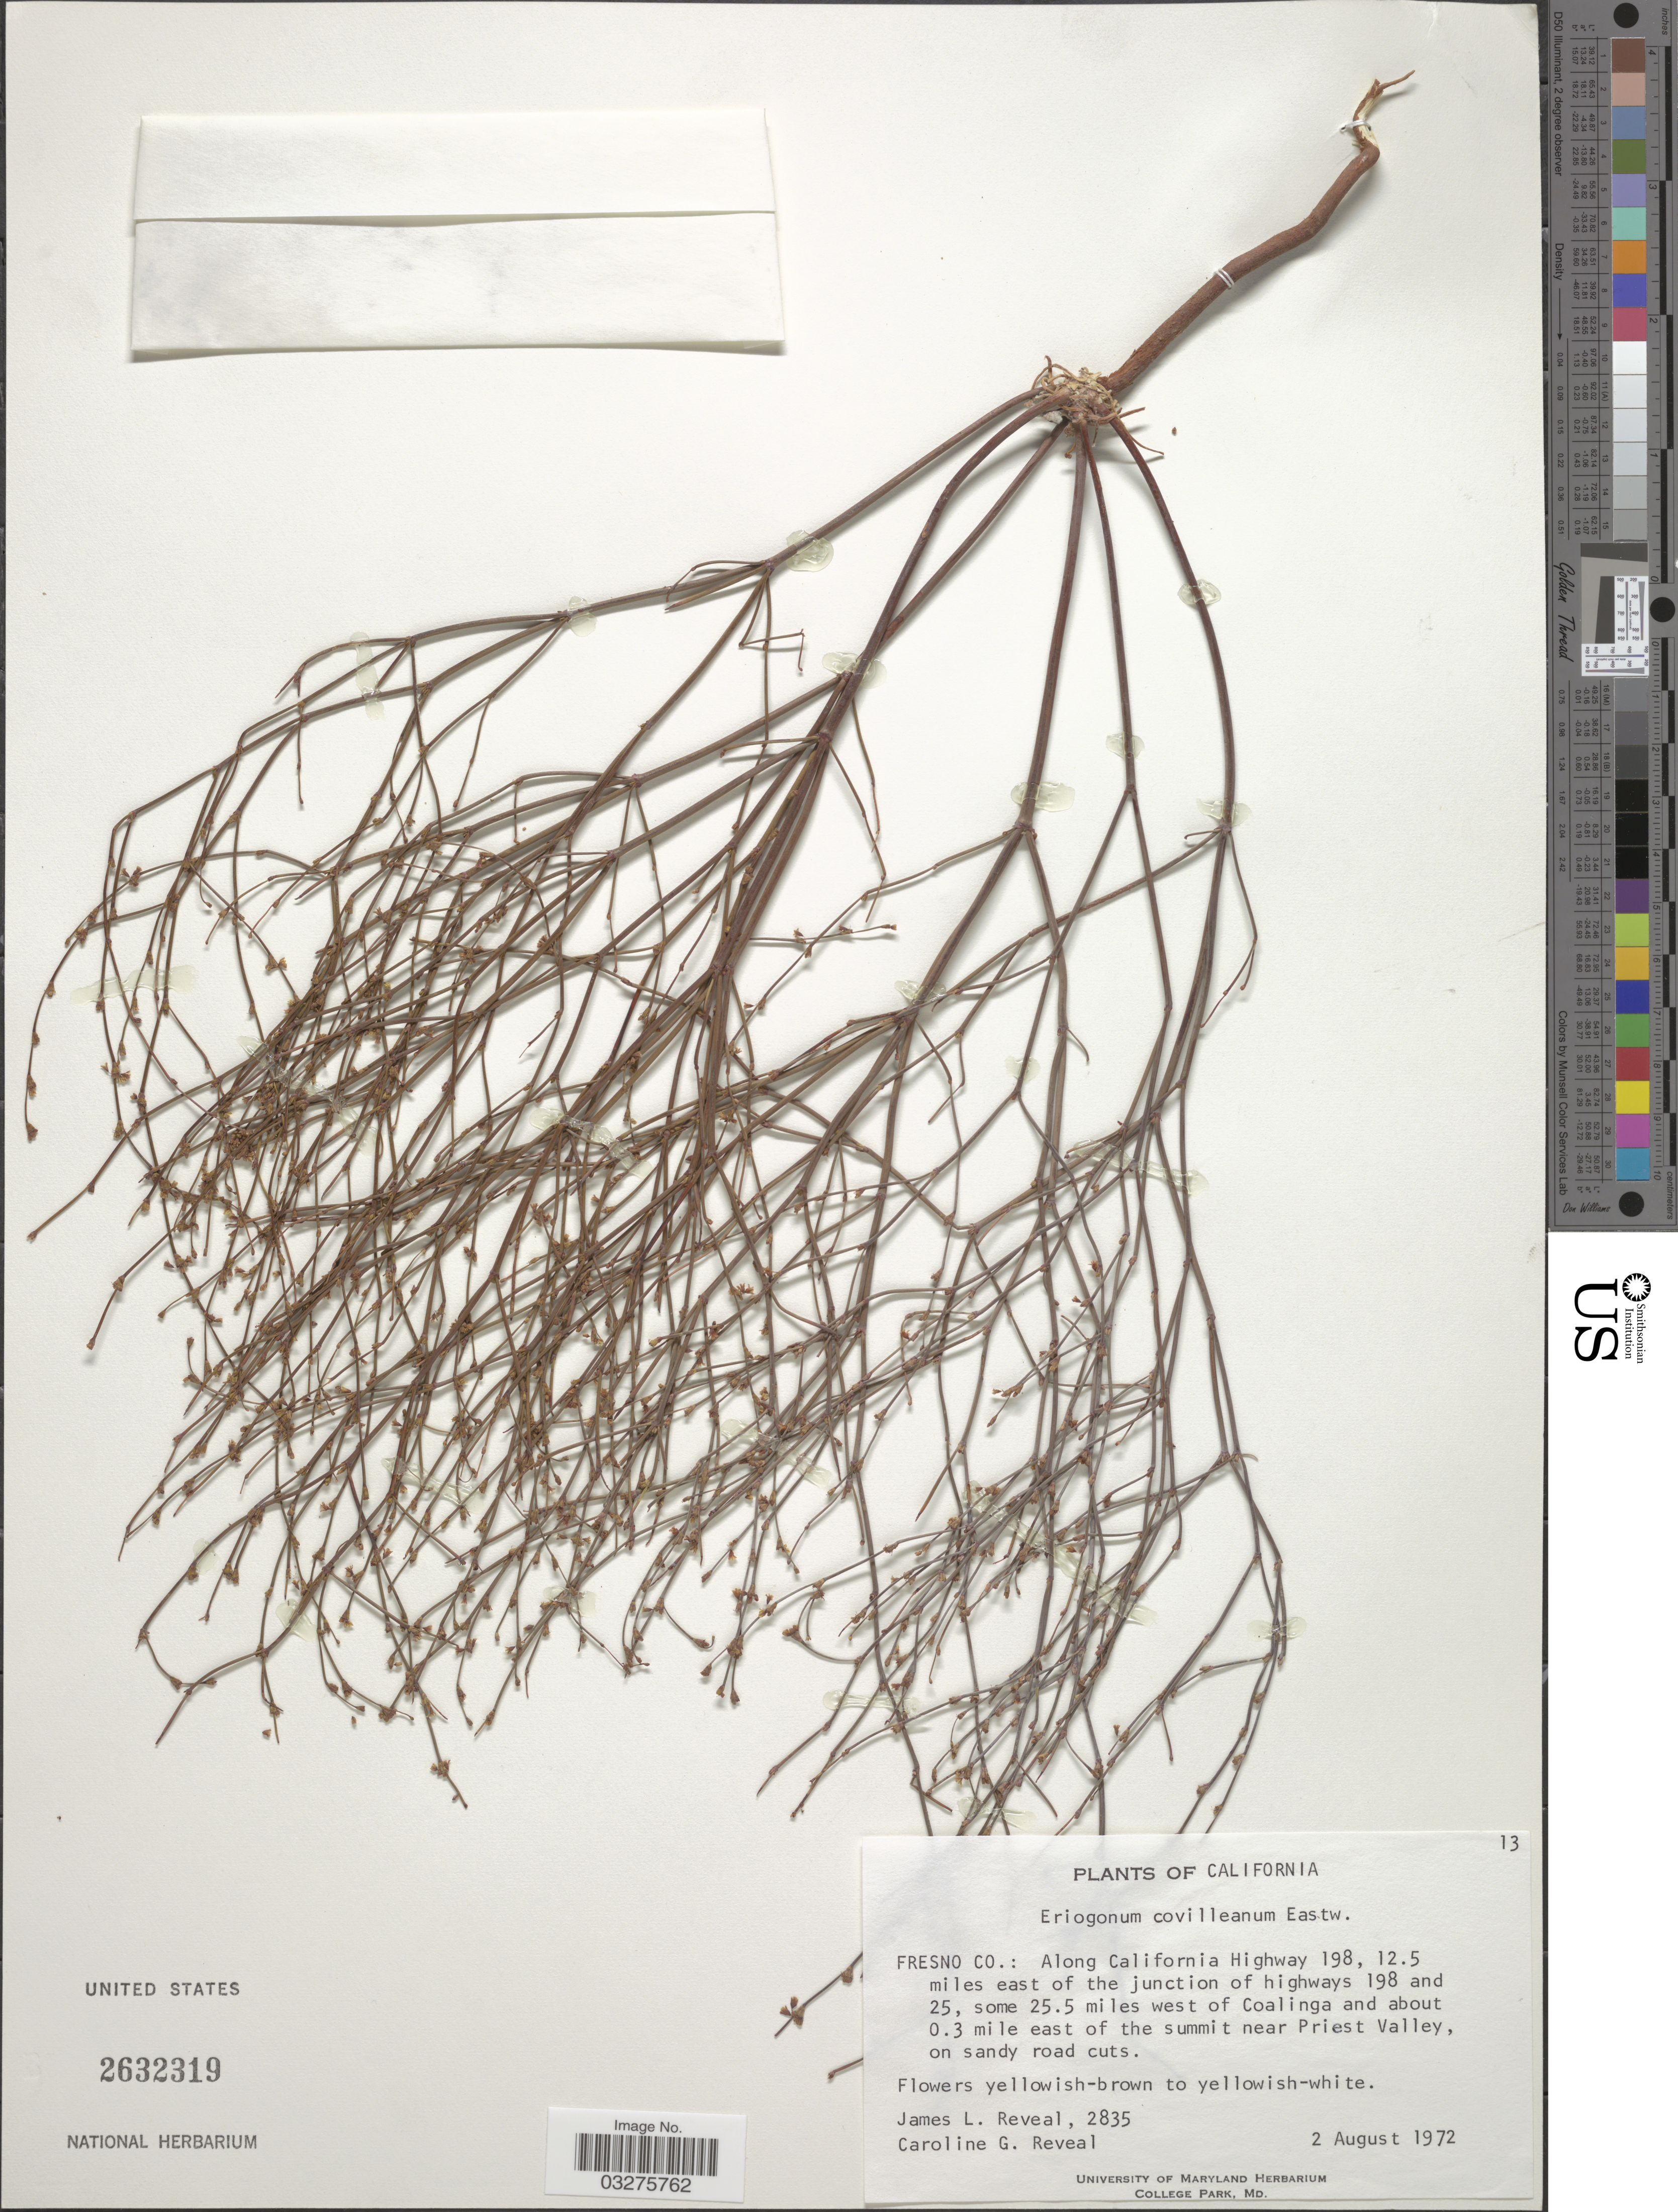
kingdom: Plantae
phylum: Tracheophyta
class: Magnoliopsida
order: Caryophyllales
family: Polygonaceae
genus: Eriogonum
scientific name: Eriogonum covilleanum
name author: Eastw.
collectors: J. L. Reveal & C. G. Reveal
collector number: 2835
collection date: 1972-08-02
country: United States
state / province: California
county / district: Fresno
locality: Fresno Co.: Along California Highway 198, 12.5 miles east of the junction of highways 198 and 25, some 25.5 mi les west of Coalinga and about 0.3 mile east of the summit near Priest Valley.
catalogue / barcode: US 2632319